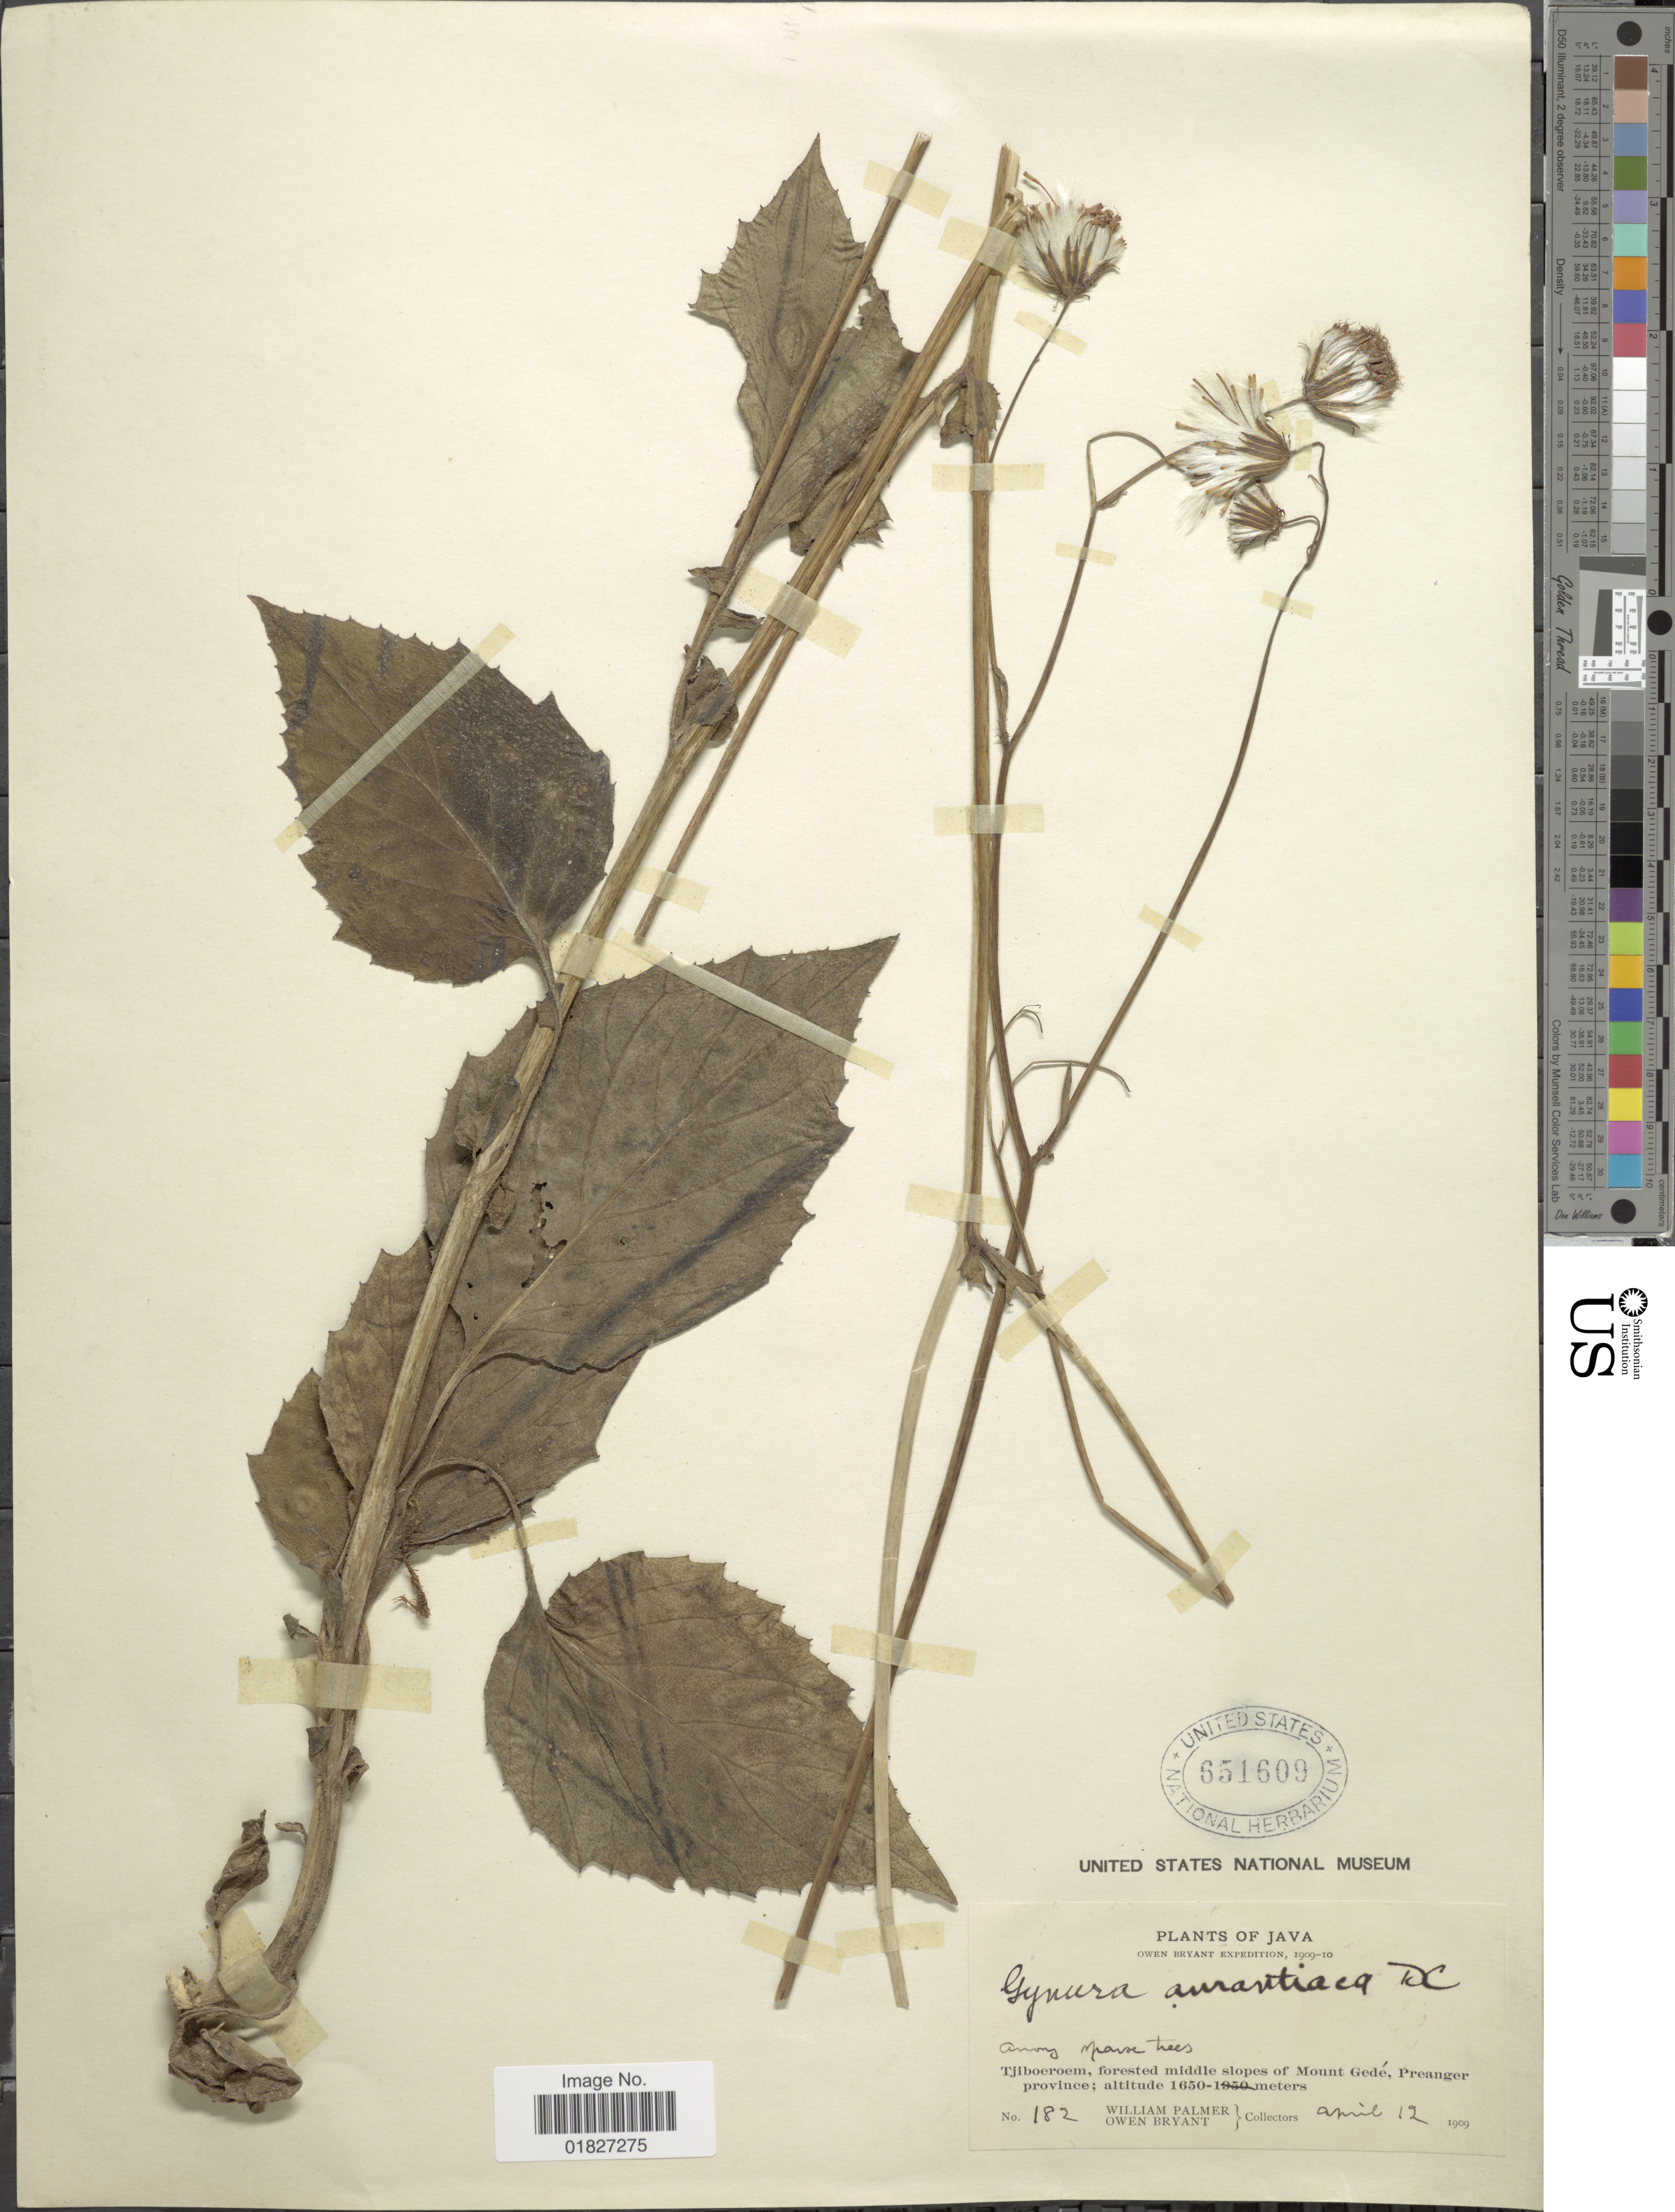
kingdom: Plantae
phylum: Tracheophyta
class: Magnoliopsida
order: Asterales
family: Asteraceae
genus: Gynura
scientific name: Gynura aurantiaca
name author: (Blume) DC.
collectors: W. Palmer & O. Bryant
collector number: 182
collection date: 1909-04-12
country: Indonesia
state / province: Java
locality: Tjiboeroem, slopes of Mount Gede, Preanger Province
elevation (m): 1650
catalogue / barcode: US 651609